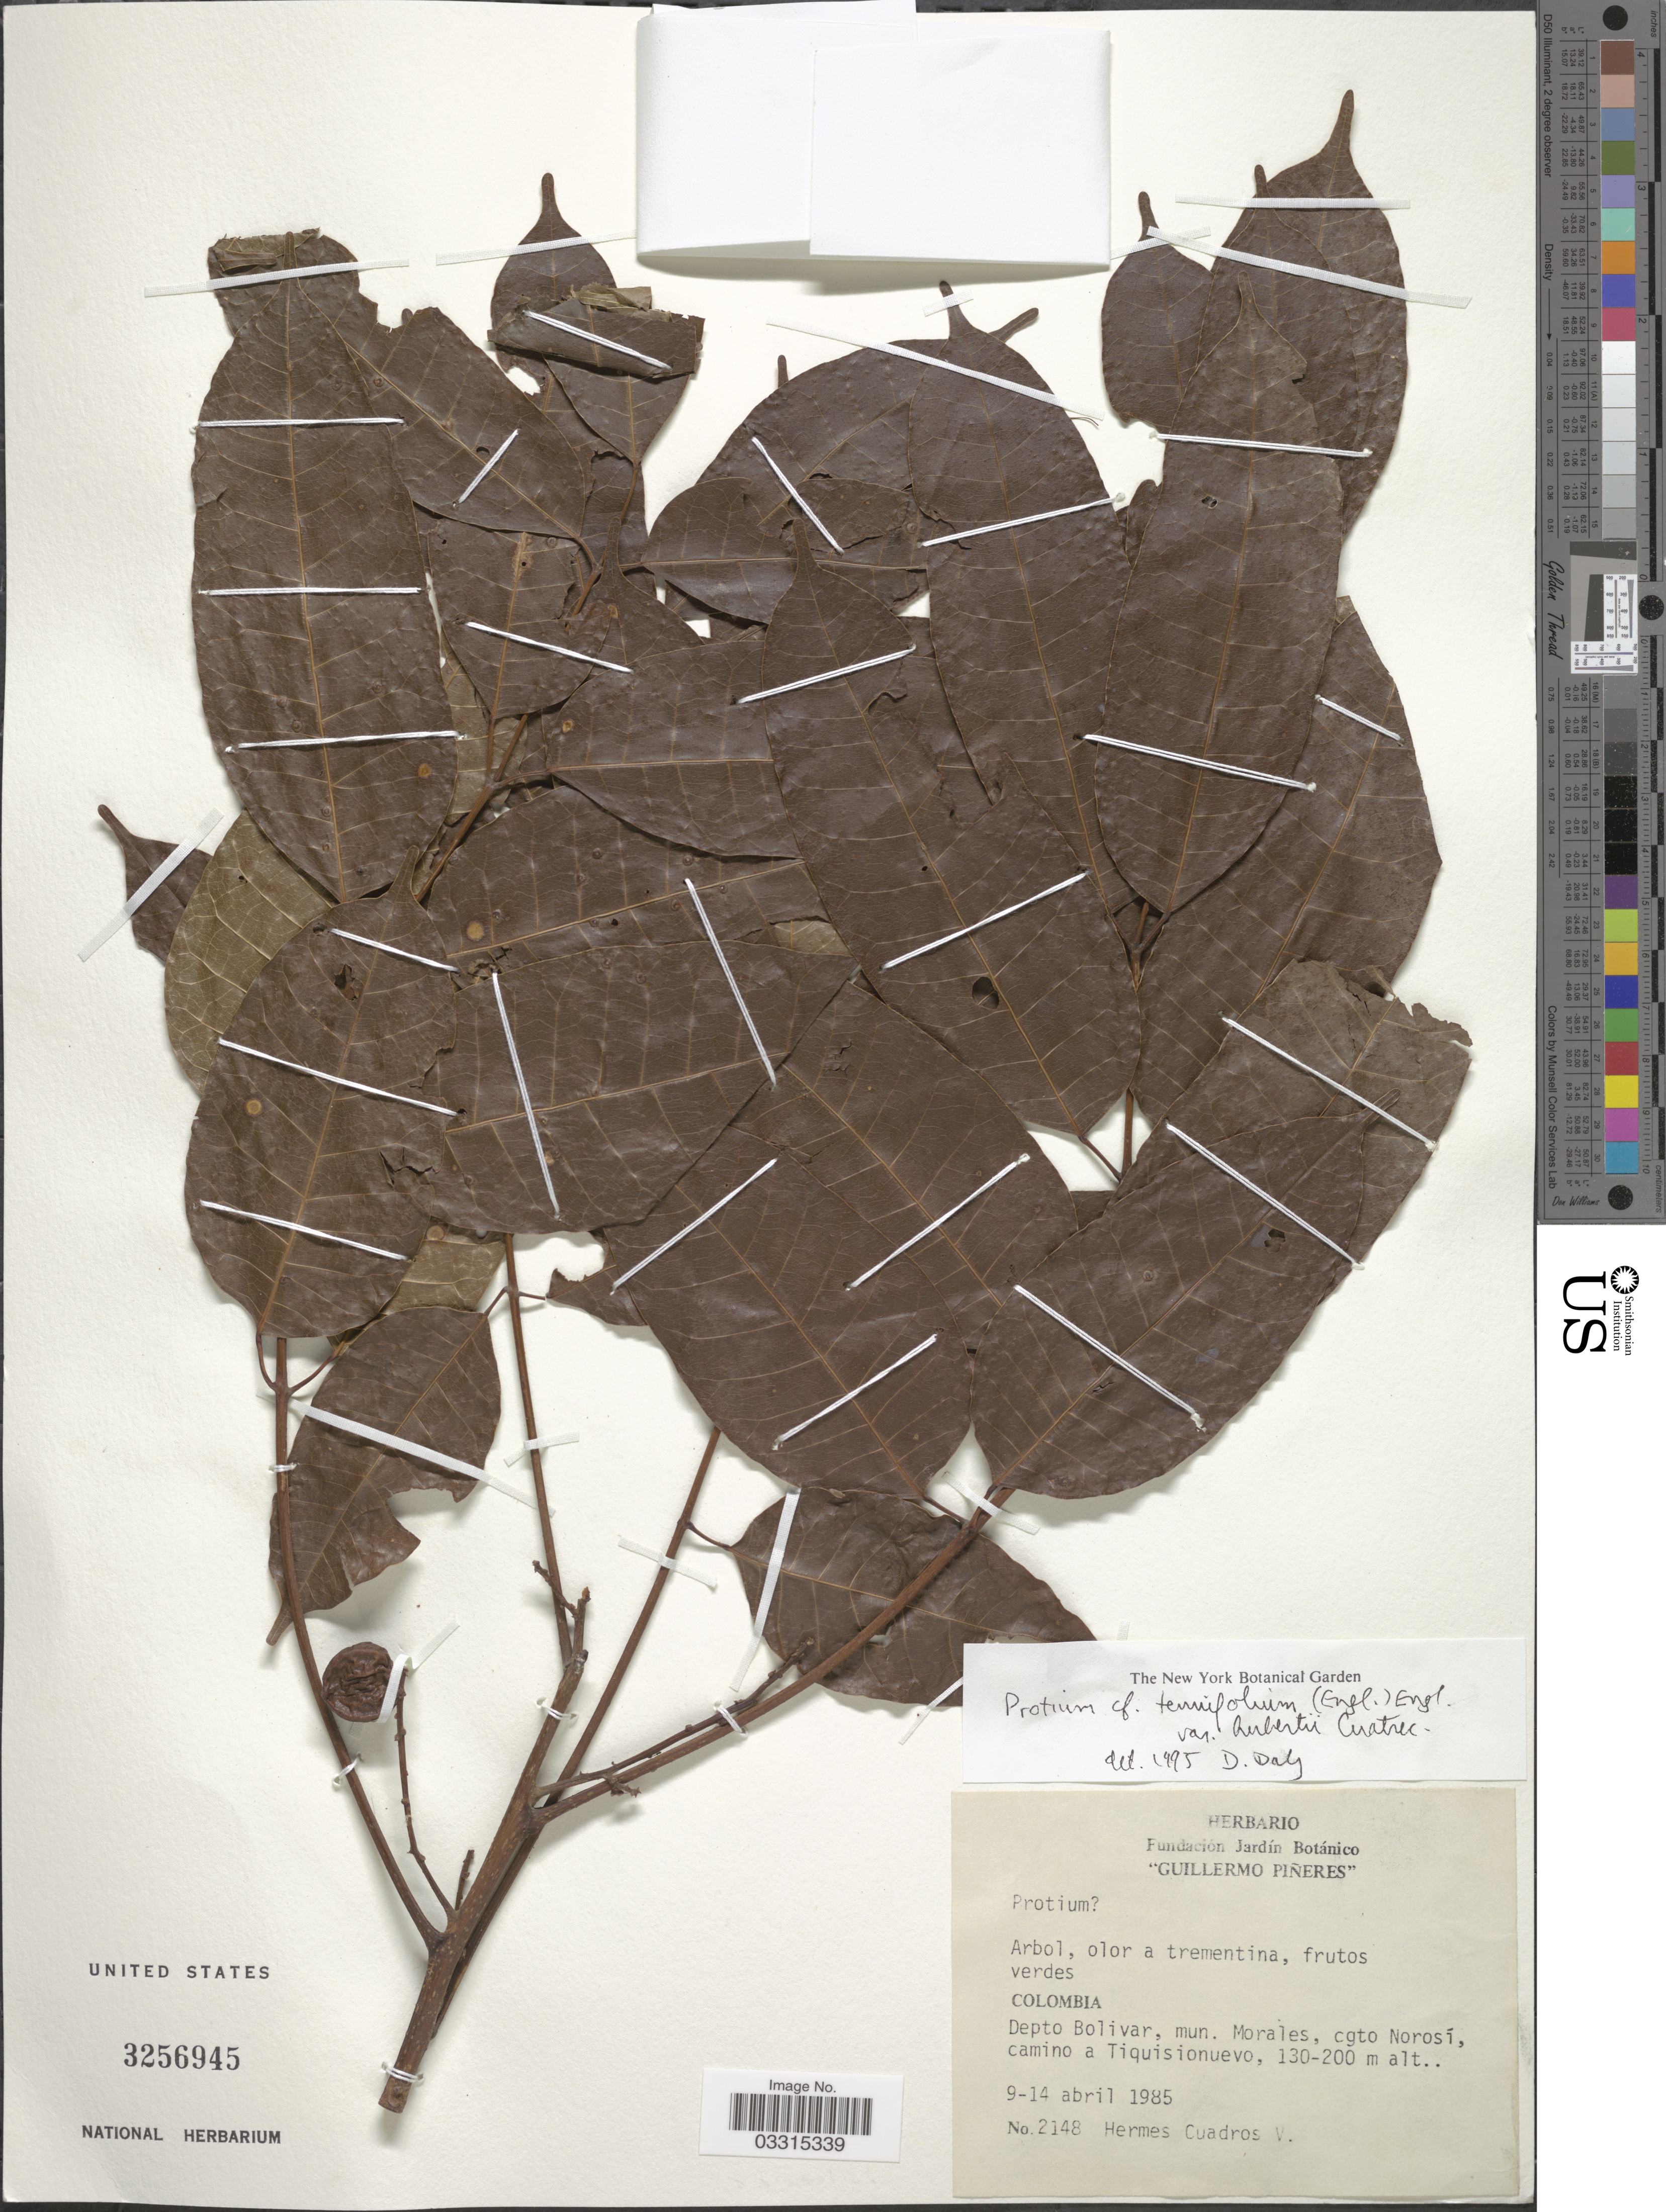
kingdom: Plantae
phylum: Tracheophyta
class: Magnoliopsida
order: Sapindales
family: Burseraceae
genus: Protium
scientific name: Protium tenuifolium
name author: (Engl.) Engl.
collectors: H. Cuadros V.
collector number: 2148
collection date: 1985-04-09/1985-04-14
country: Colombia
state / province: Bolívar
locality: Depto Bolivar, mun. Morales, cgto Norosí, camino a Tiquisionuevo.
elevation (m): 130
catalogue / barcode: US 3256945